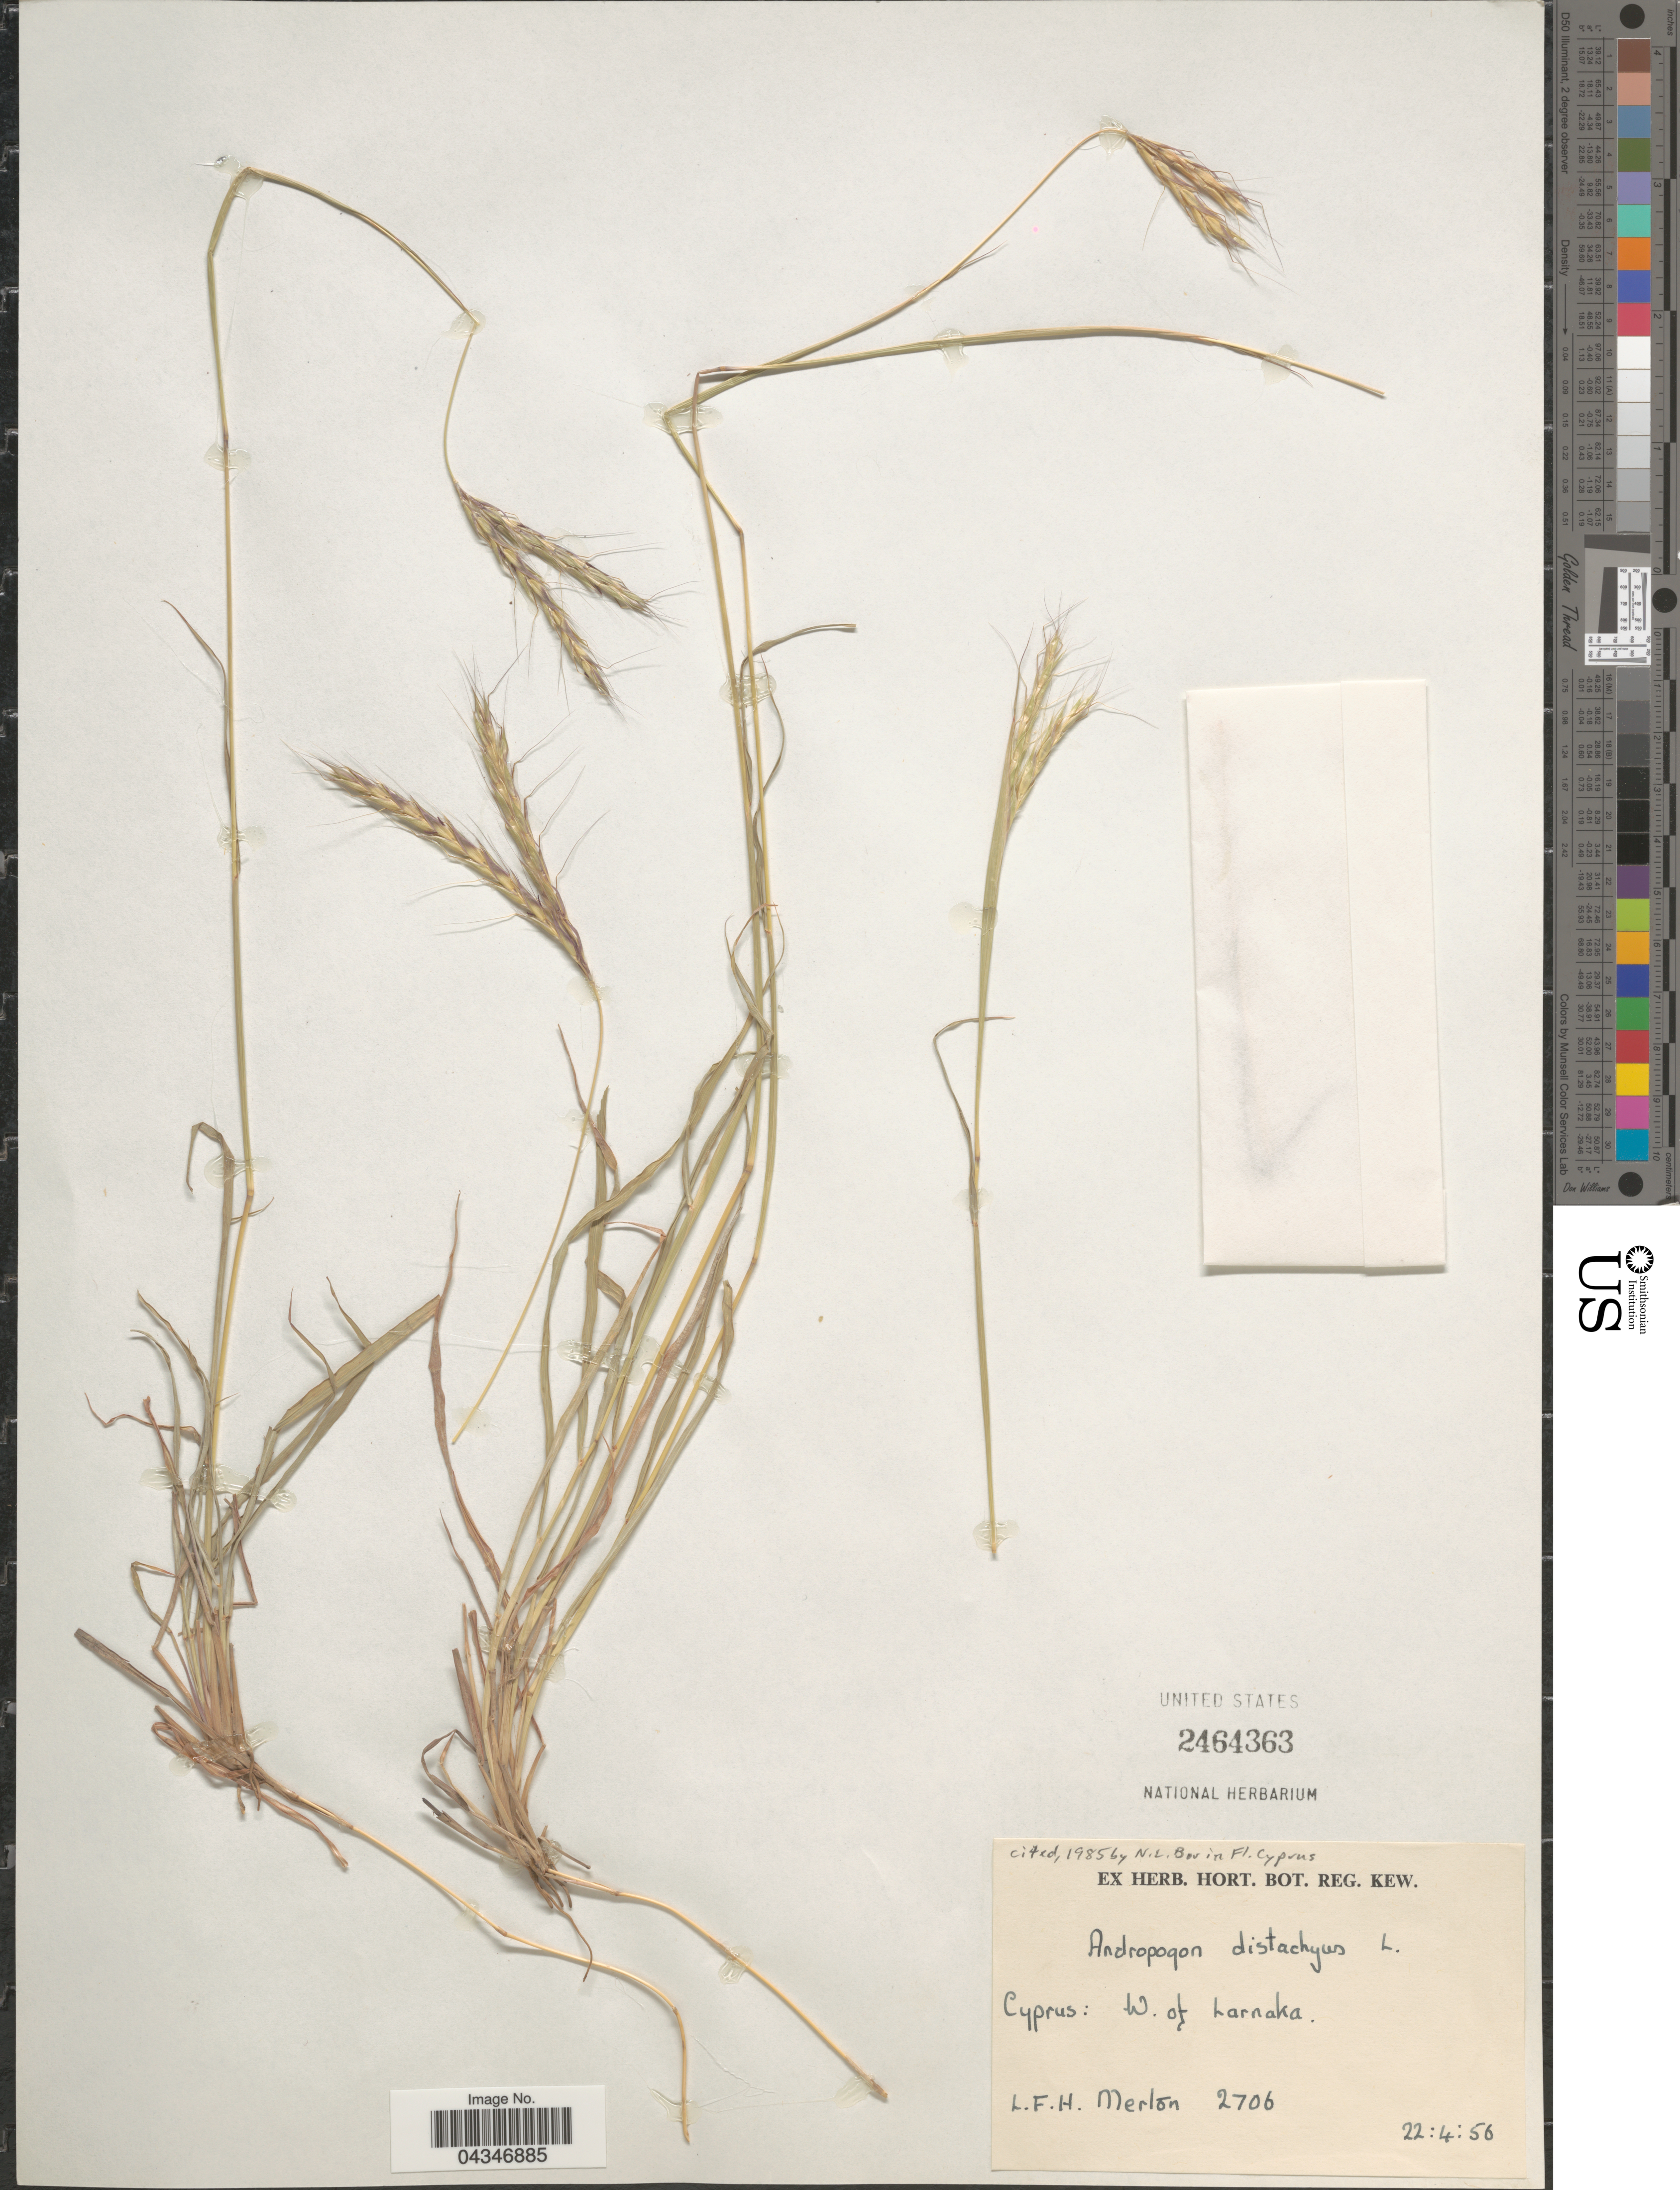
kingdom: Plantae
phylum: Tracheophyta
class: Liliopsida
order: Poales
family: Poaceae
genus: Andropogon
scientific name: Andropogon distachyos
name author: L.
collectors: L. Merton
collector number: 2706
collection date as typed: Transcribed d/m/y: 22/4/56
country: Cyprus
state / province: Lárnaka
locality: W. of Larnaka.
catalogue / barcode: US 2464363